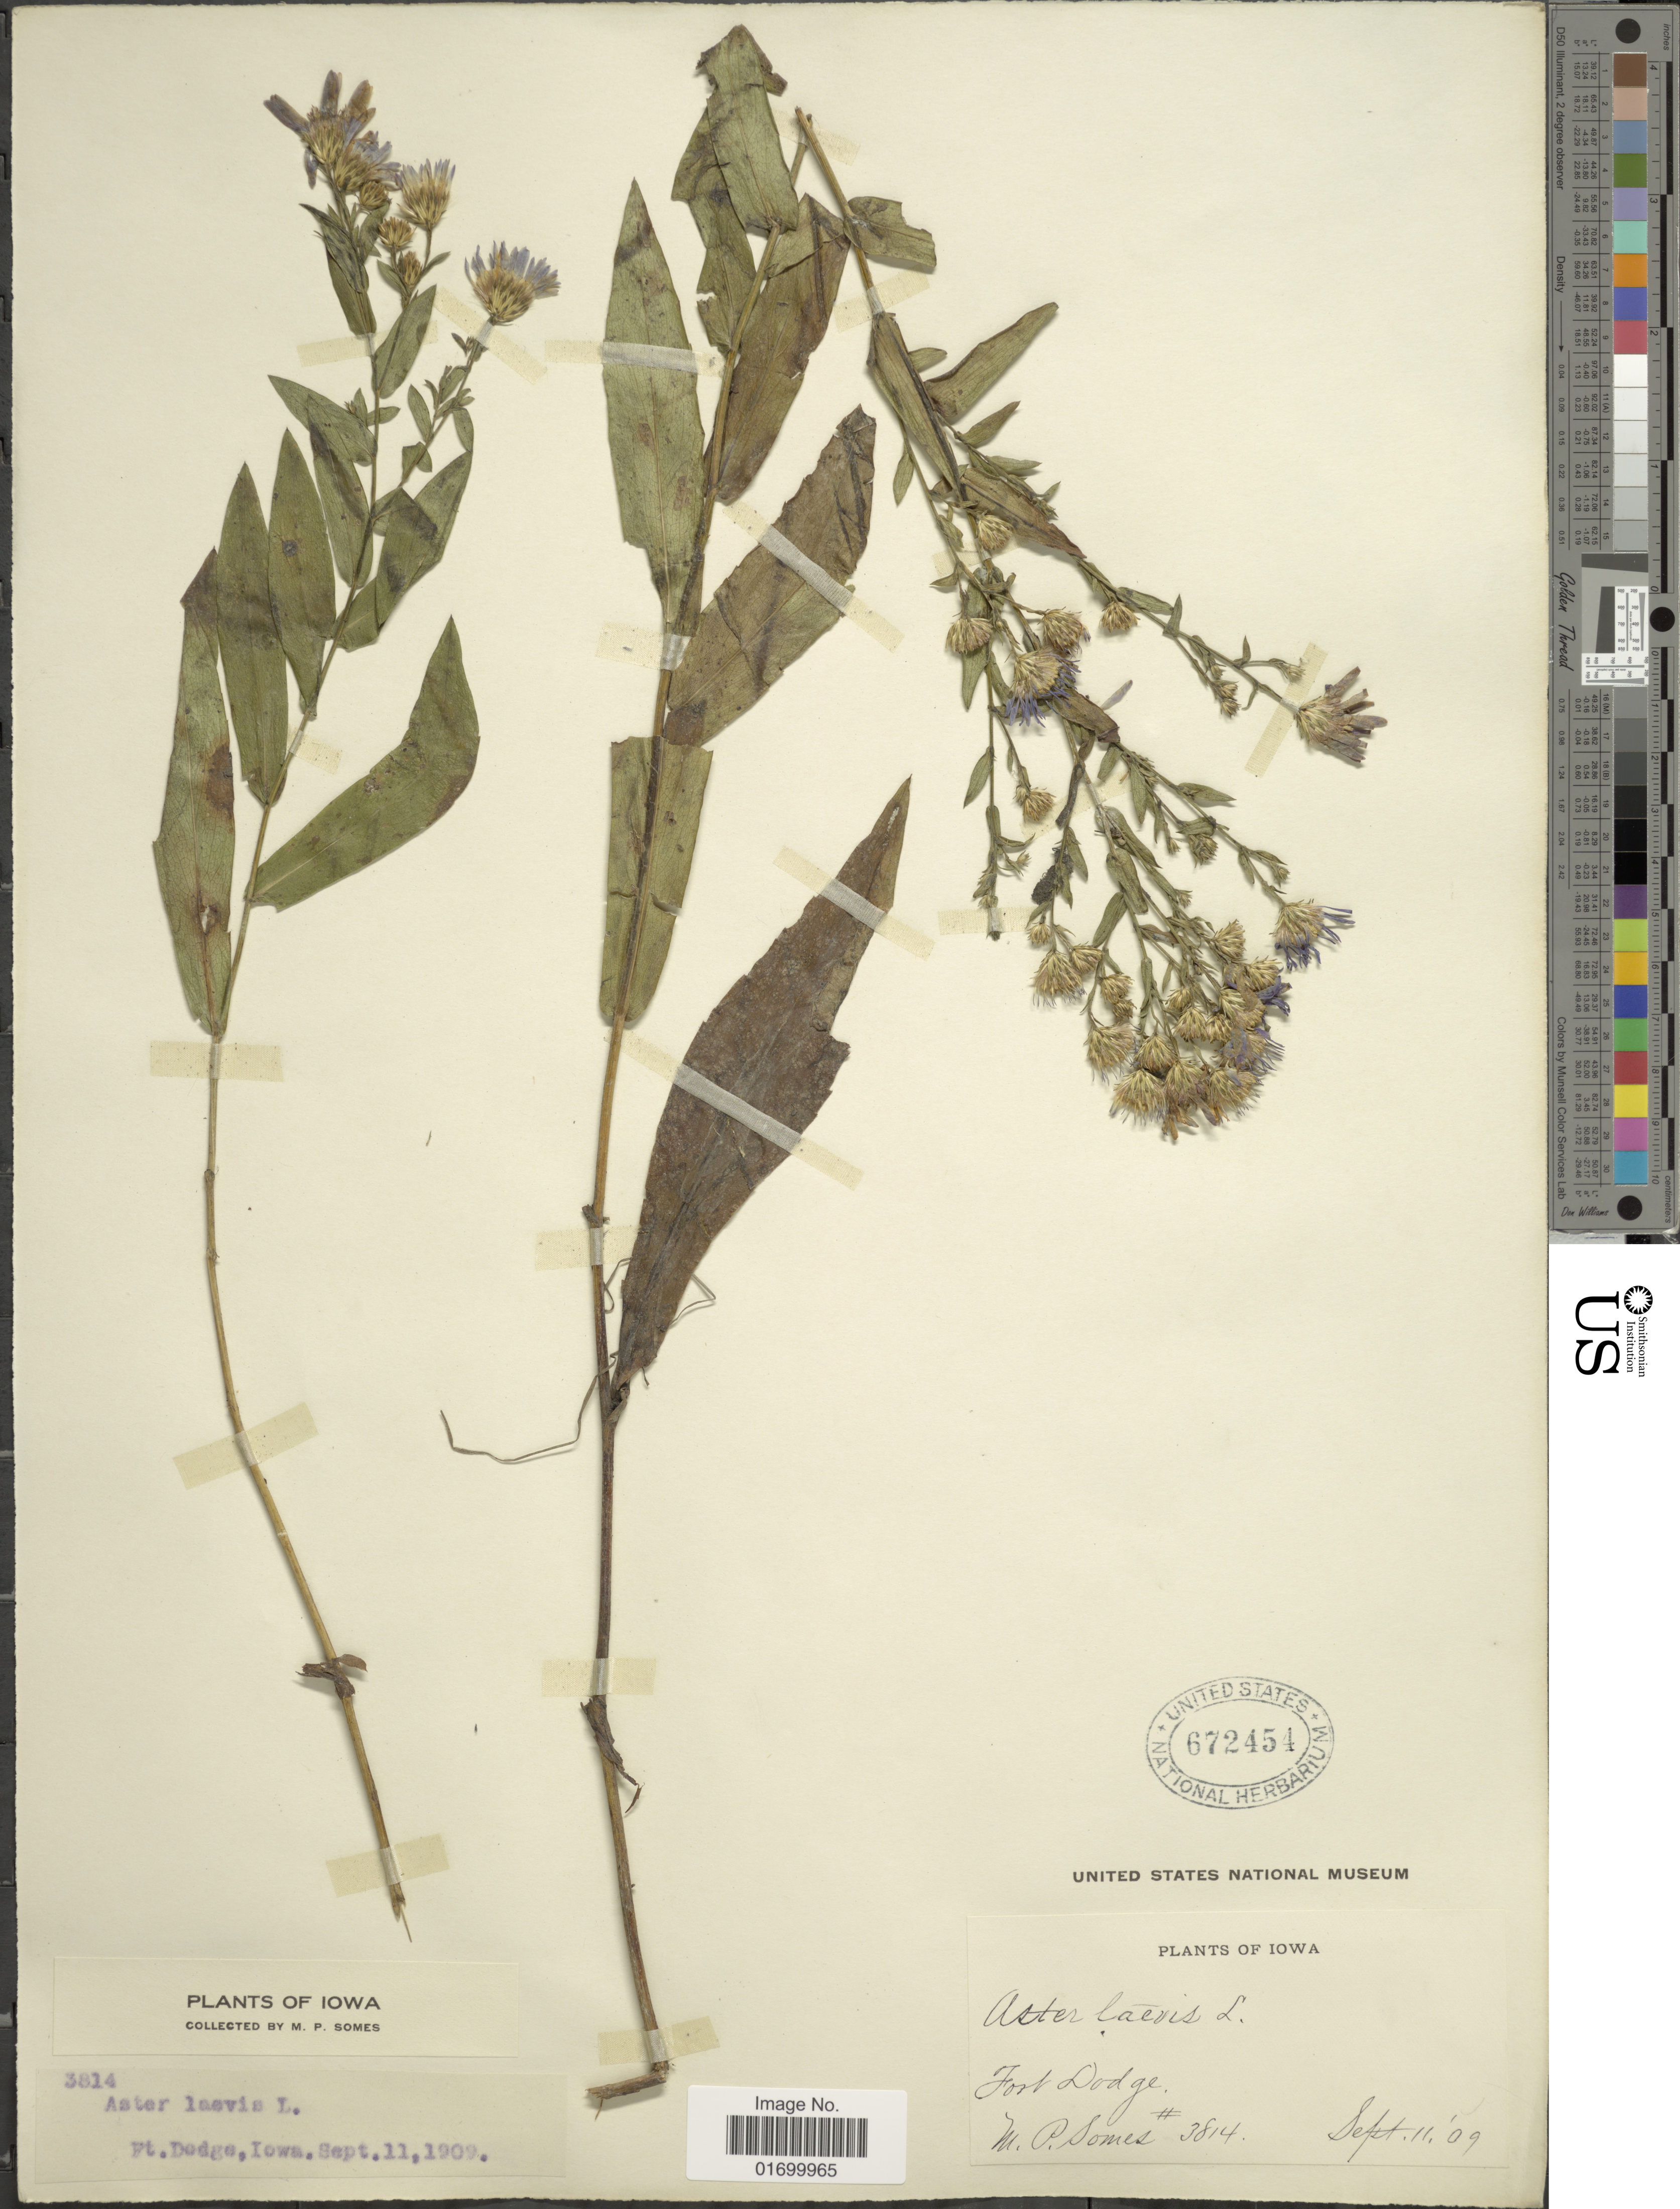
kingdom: Plantae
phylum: Tracheophyta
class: Magnoliopsida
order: Asterales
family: Asteraceae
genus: Symphyotrichum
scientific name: Symphyotrichum laeve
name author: (L.) Á. Löve & D. Löve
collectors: M. Somes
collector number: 3814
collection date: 1909-09-11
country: United States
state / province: Iowa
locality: Fort, Dodge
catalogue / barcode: US 672454